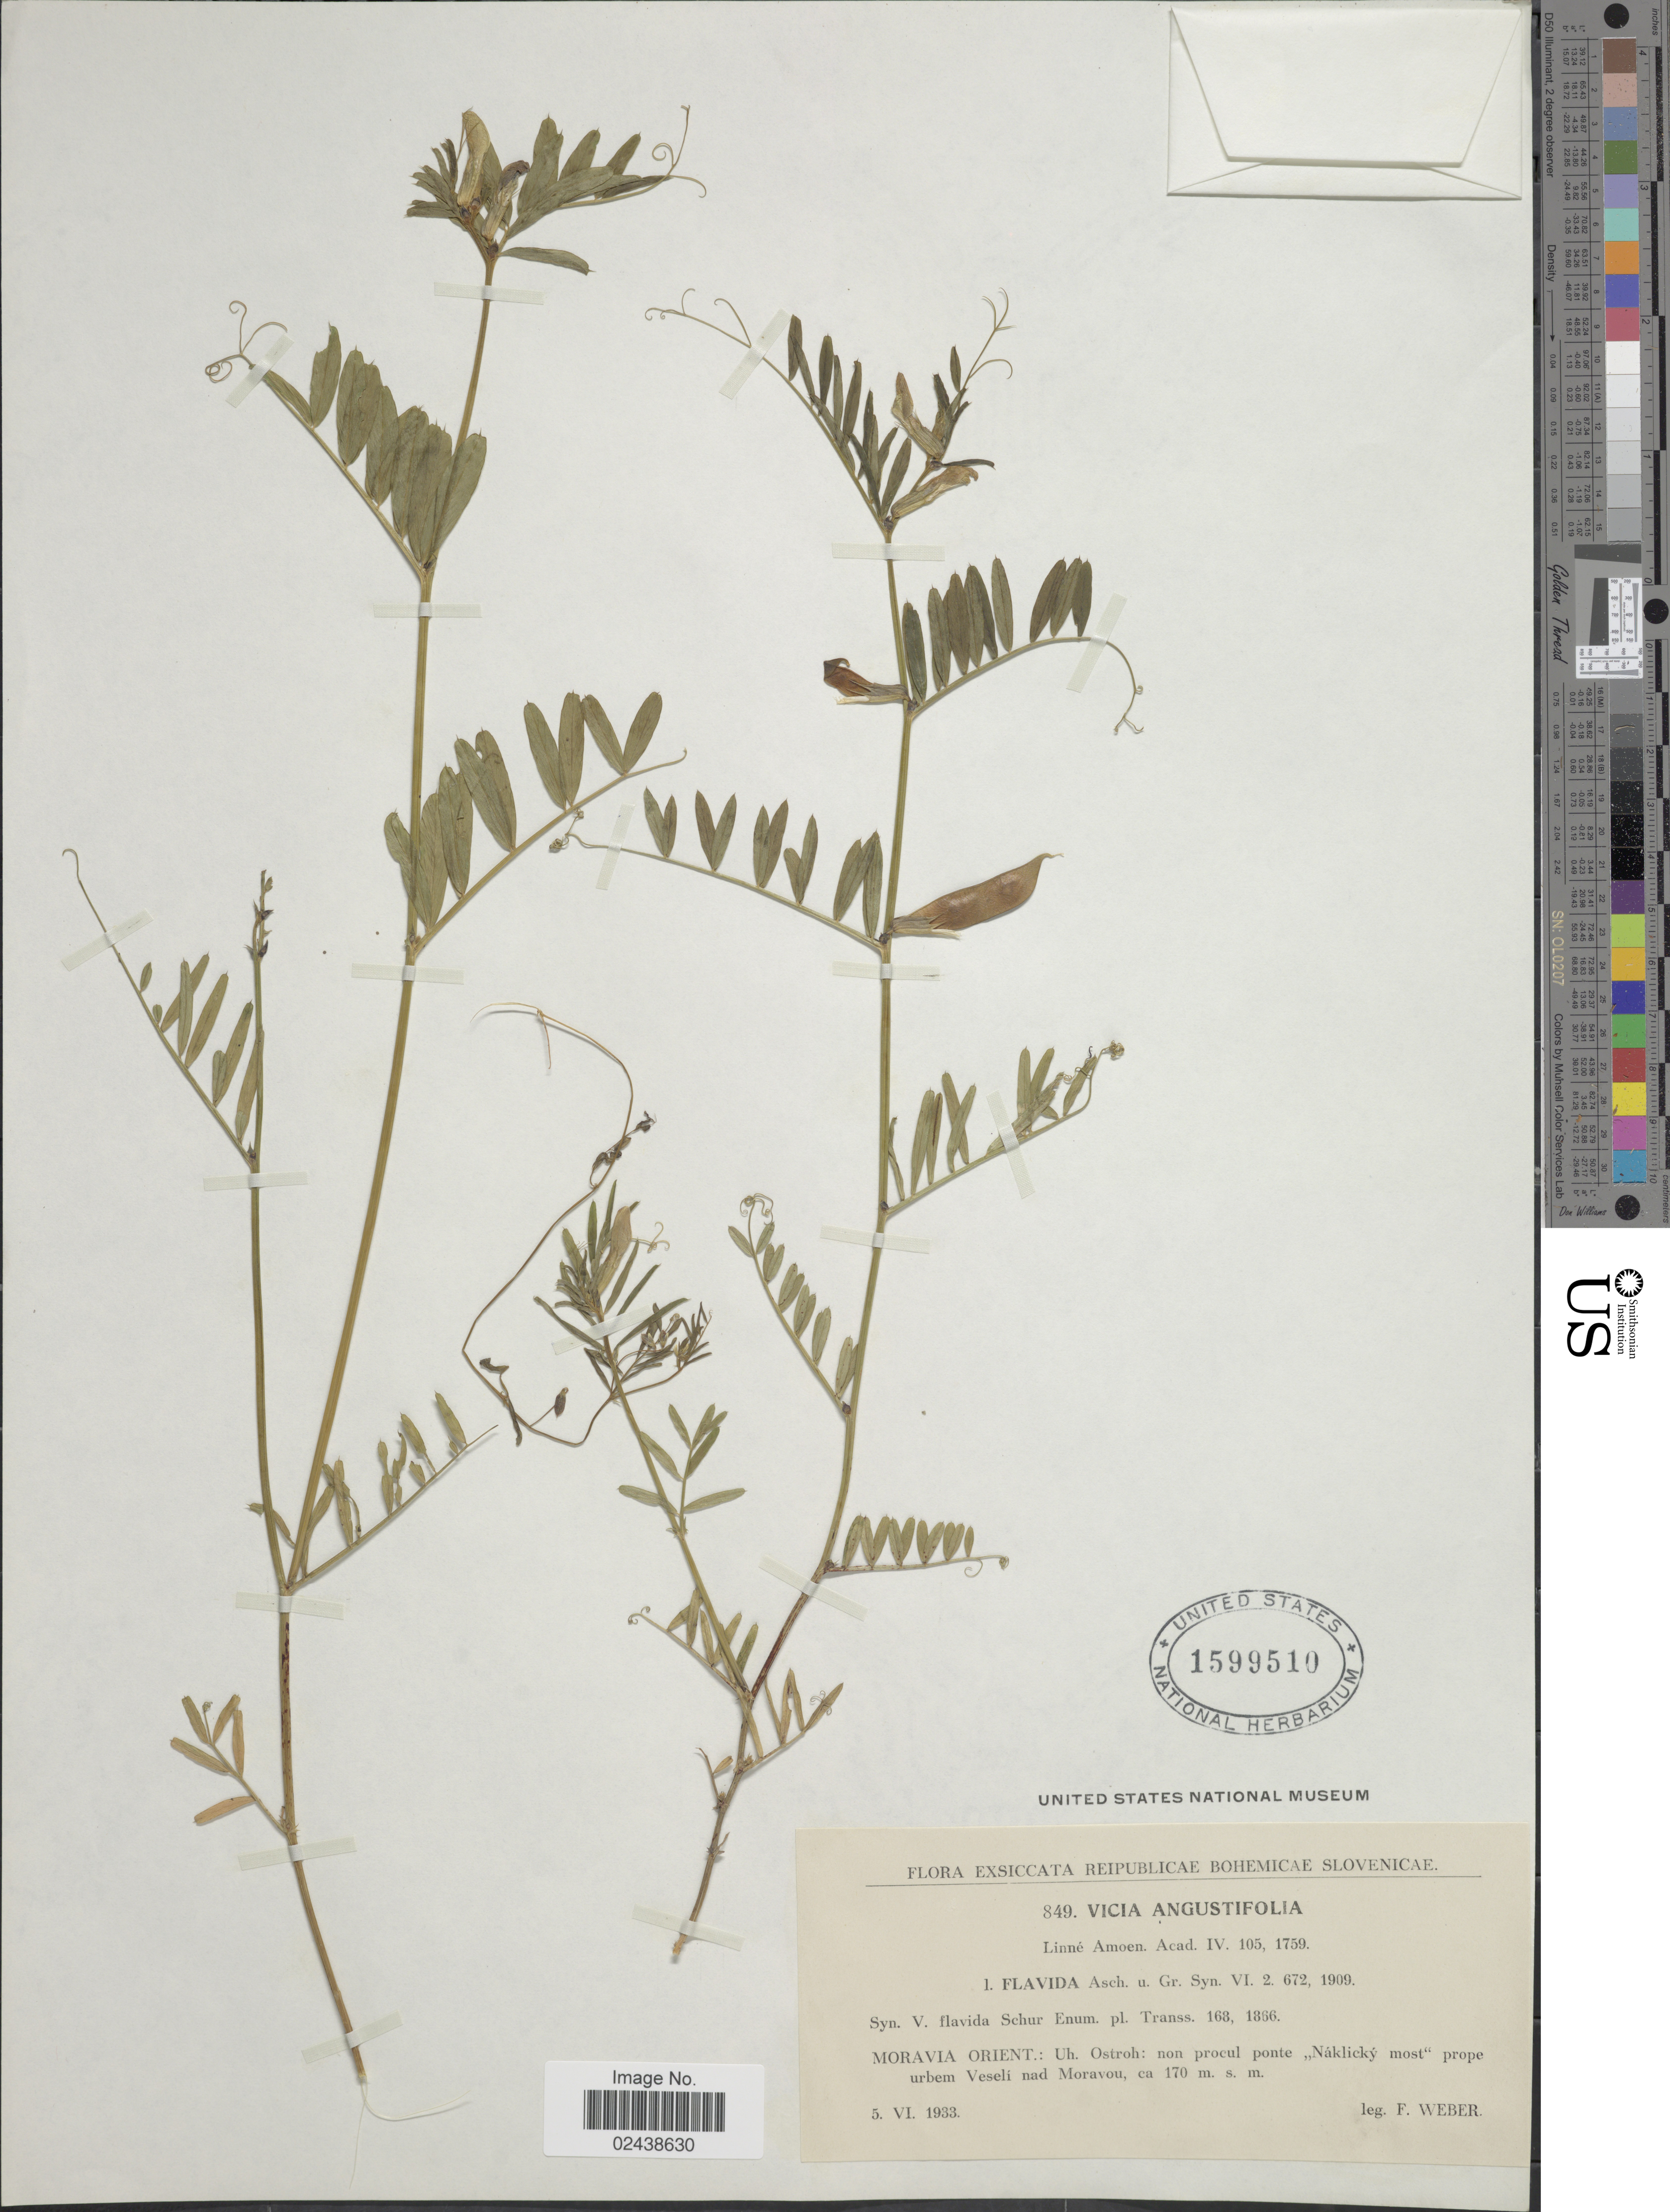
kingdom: Plantae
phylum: Tracheophyta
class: Magnoliopsida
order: Fabales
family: Fabaceae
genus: Vicia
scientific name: Vicia angustifolia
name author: L.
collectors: F. Weber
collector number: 849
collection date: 1933-06-05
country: Czechia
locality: Reipublicae Bohemicae Slovenicae. Moravia Orient.: Uh. Ostroh: non procul ponte Naklicky most prope urbem Veseli nad Moravou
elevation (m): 170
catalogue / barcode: US 1599510